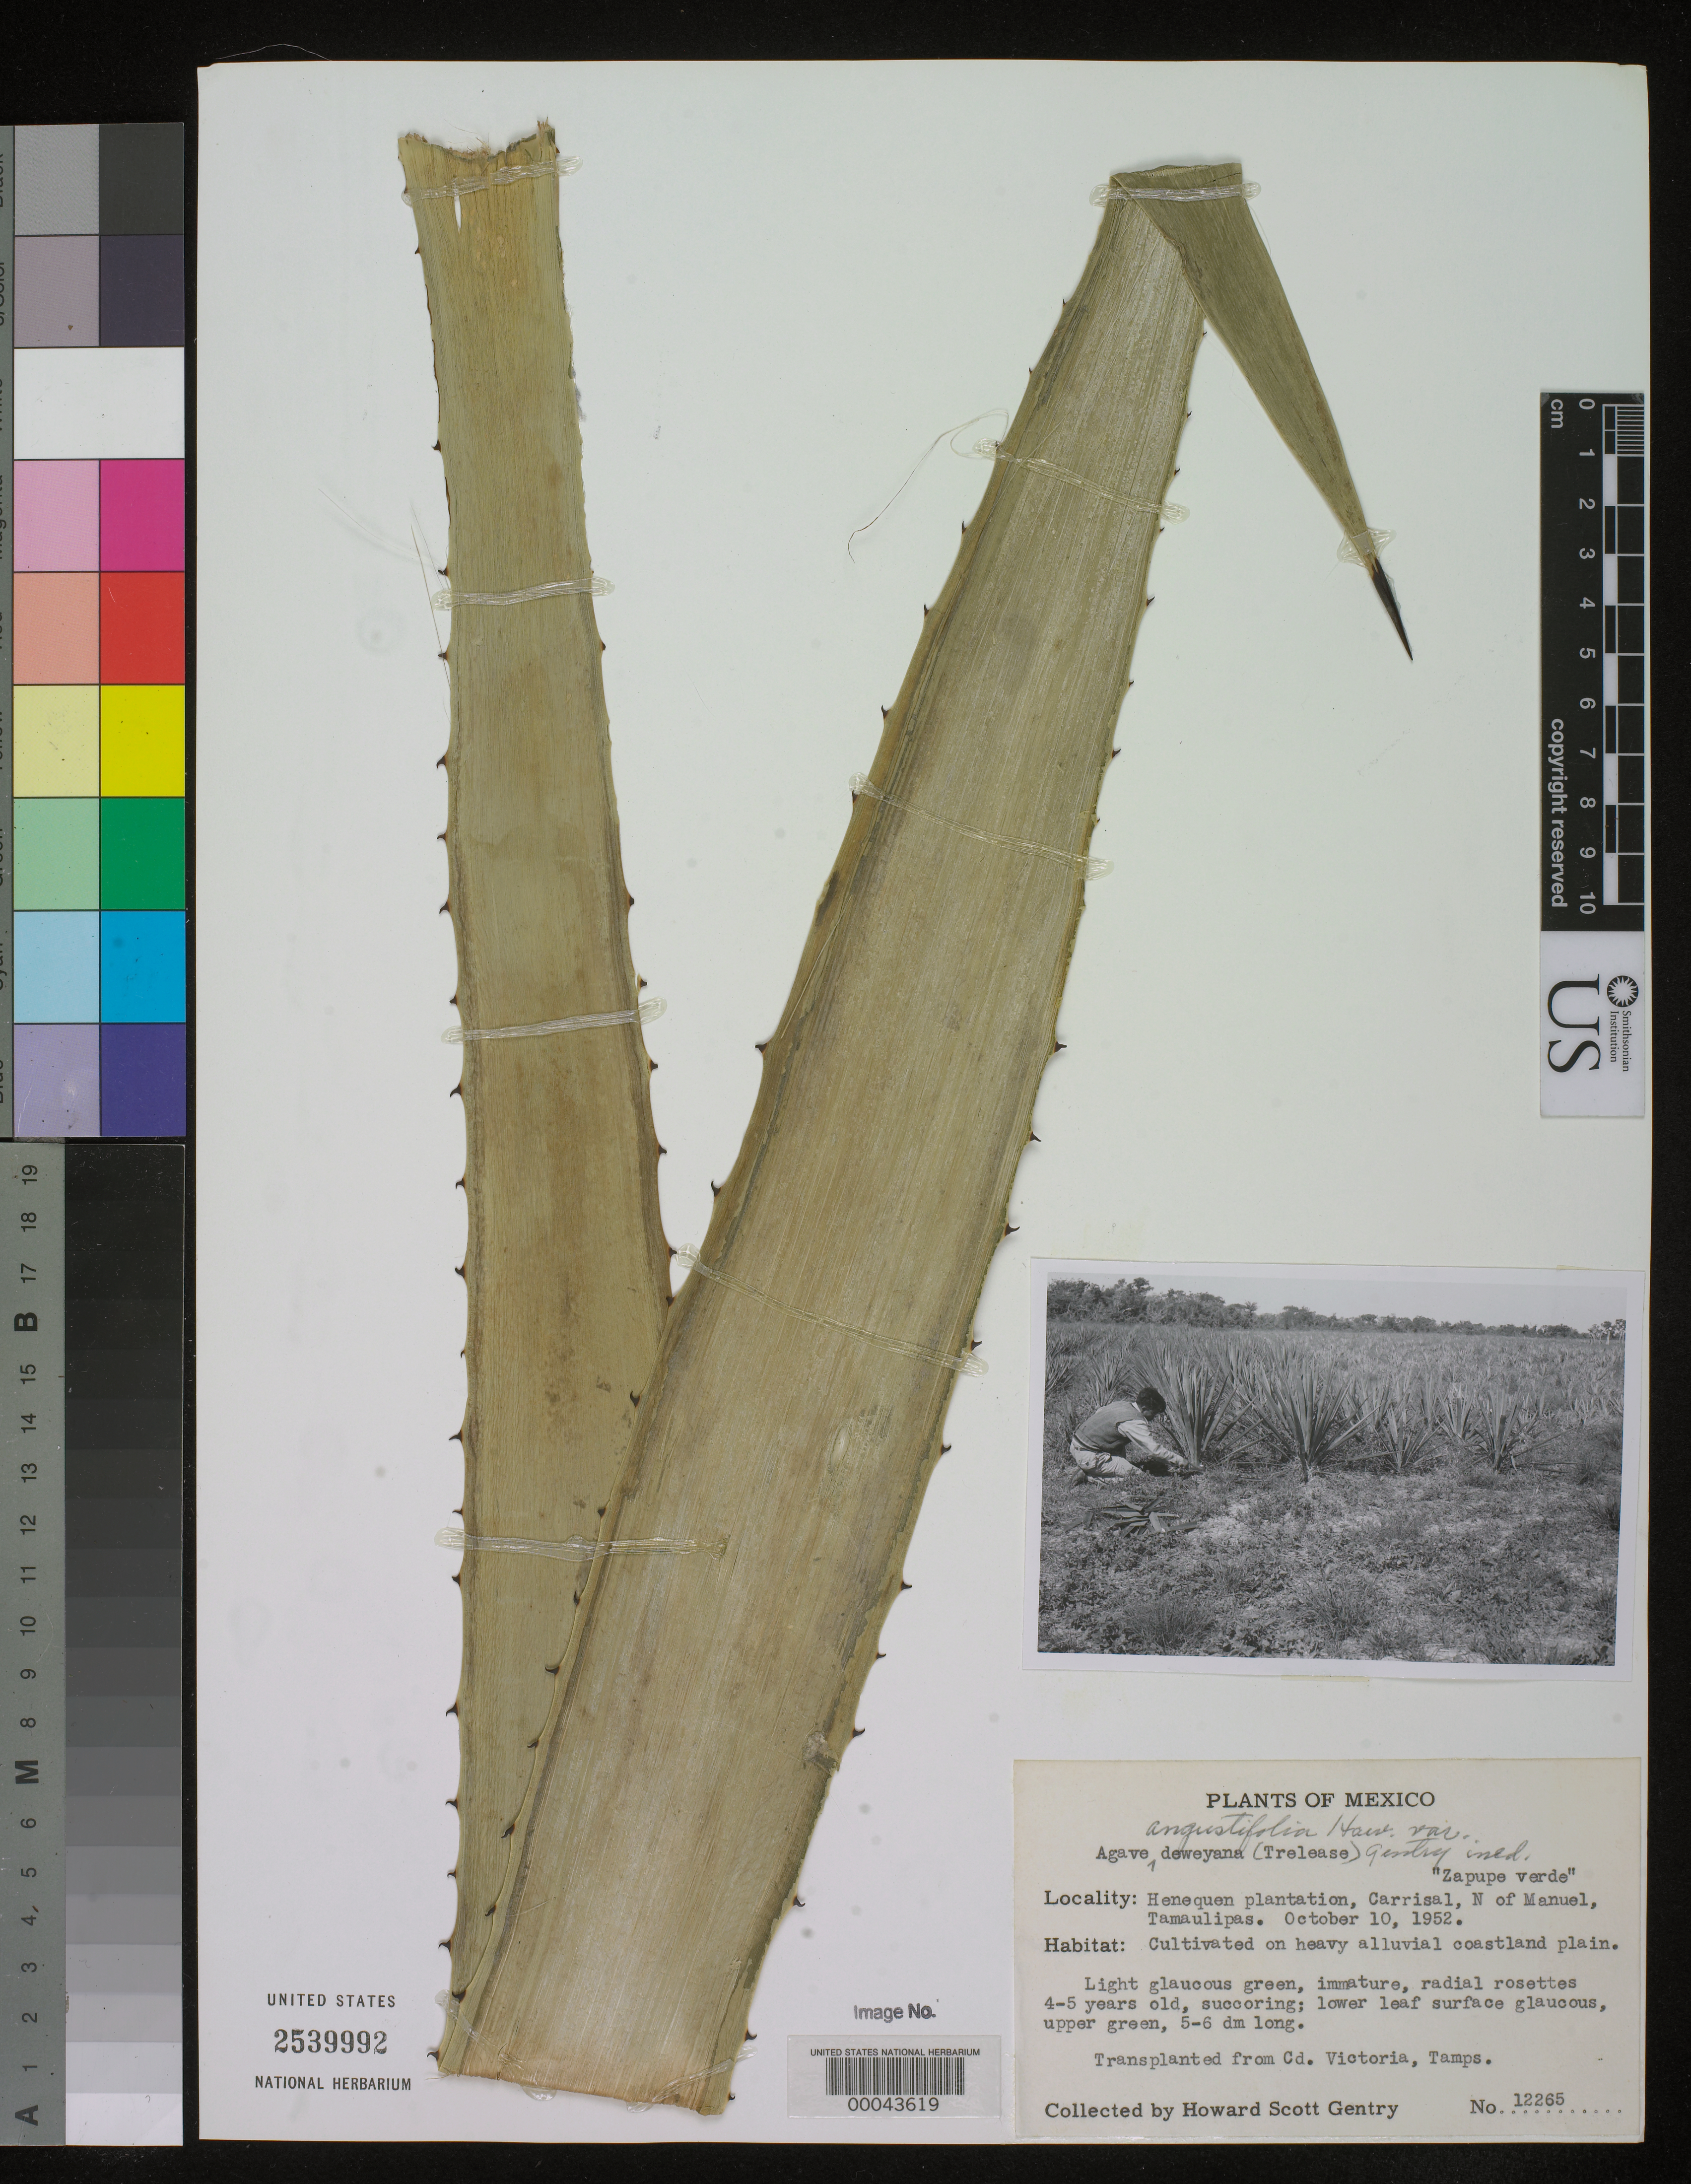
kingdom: Plantae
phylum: Tracheophyta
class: Liliopsida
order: Asparagales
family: Asparagaceae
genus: Agave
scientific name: Agave angustifolia var. deweyana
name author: (Trel.) Gentry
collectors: H. S. Gentry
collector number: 12265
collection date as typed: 10 Oct 1952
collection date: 1952-10-10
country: Mexico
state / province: Tamaulipas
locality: Henequen plantation, carrisal, N of manuel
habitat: Cultivated on heavy alluvial coastland plain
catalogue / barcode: US 2539992